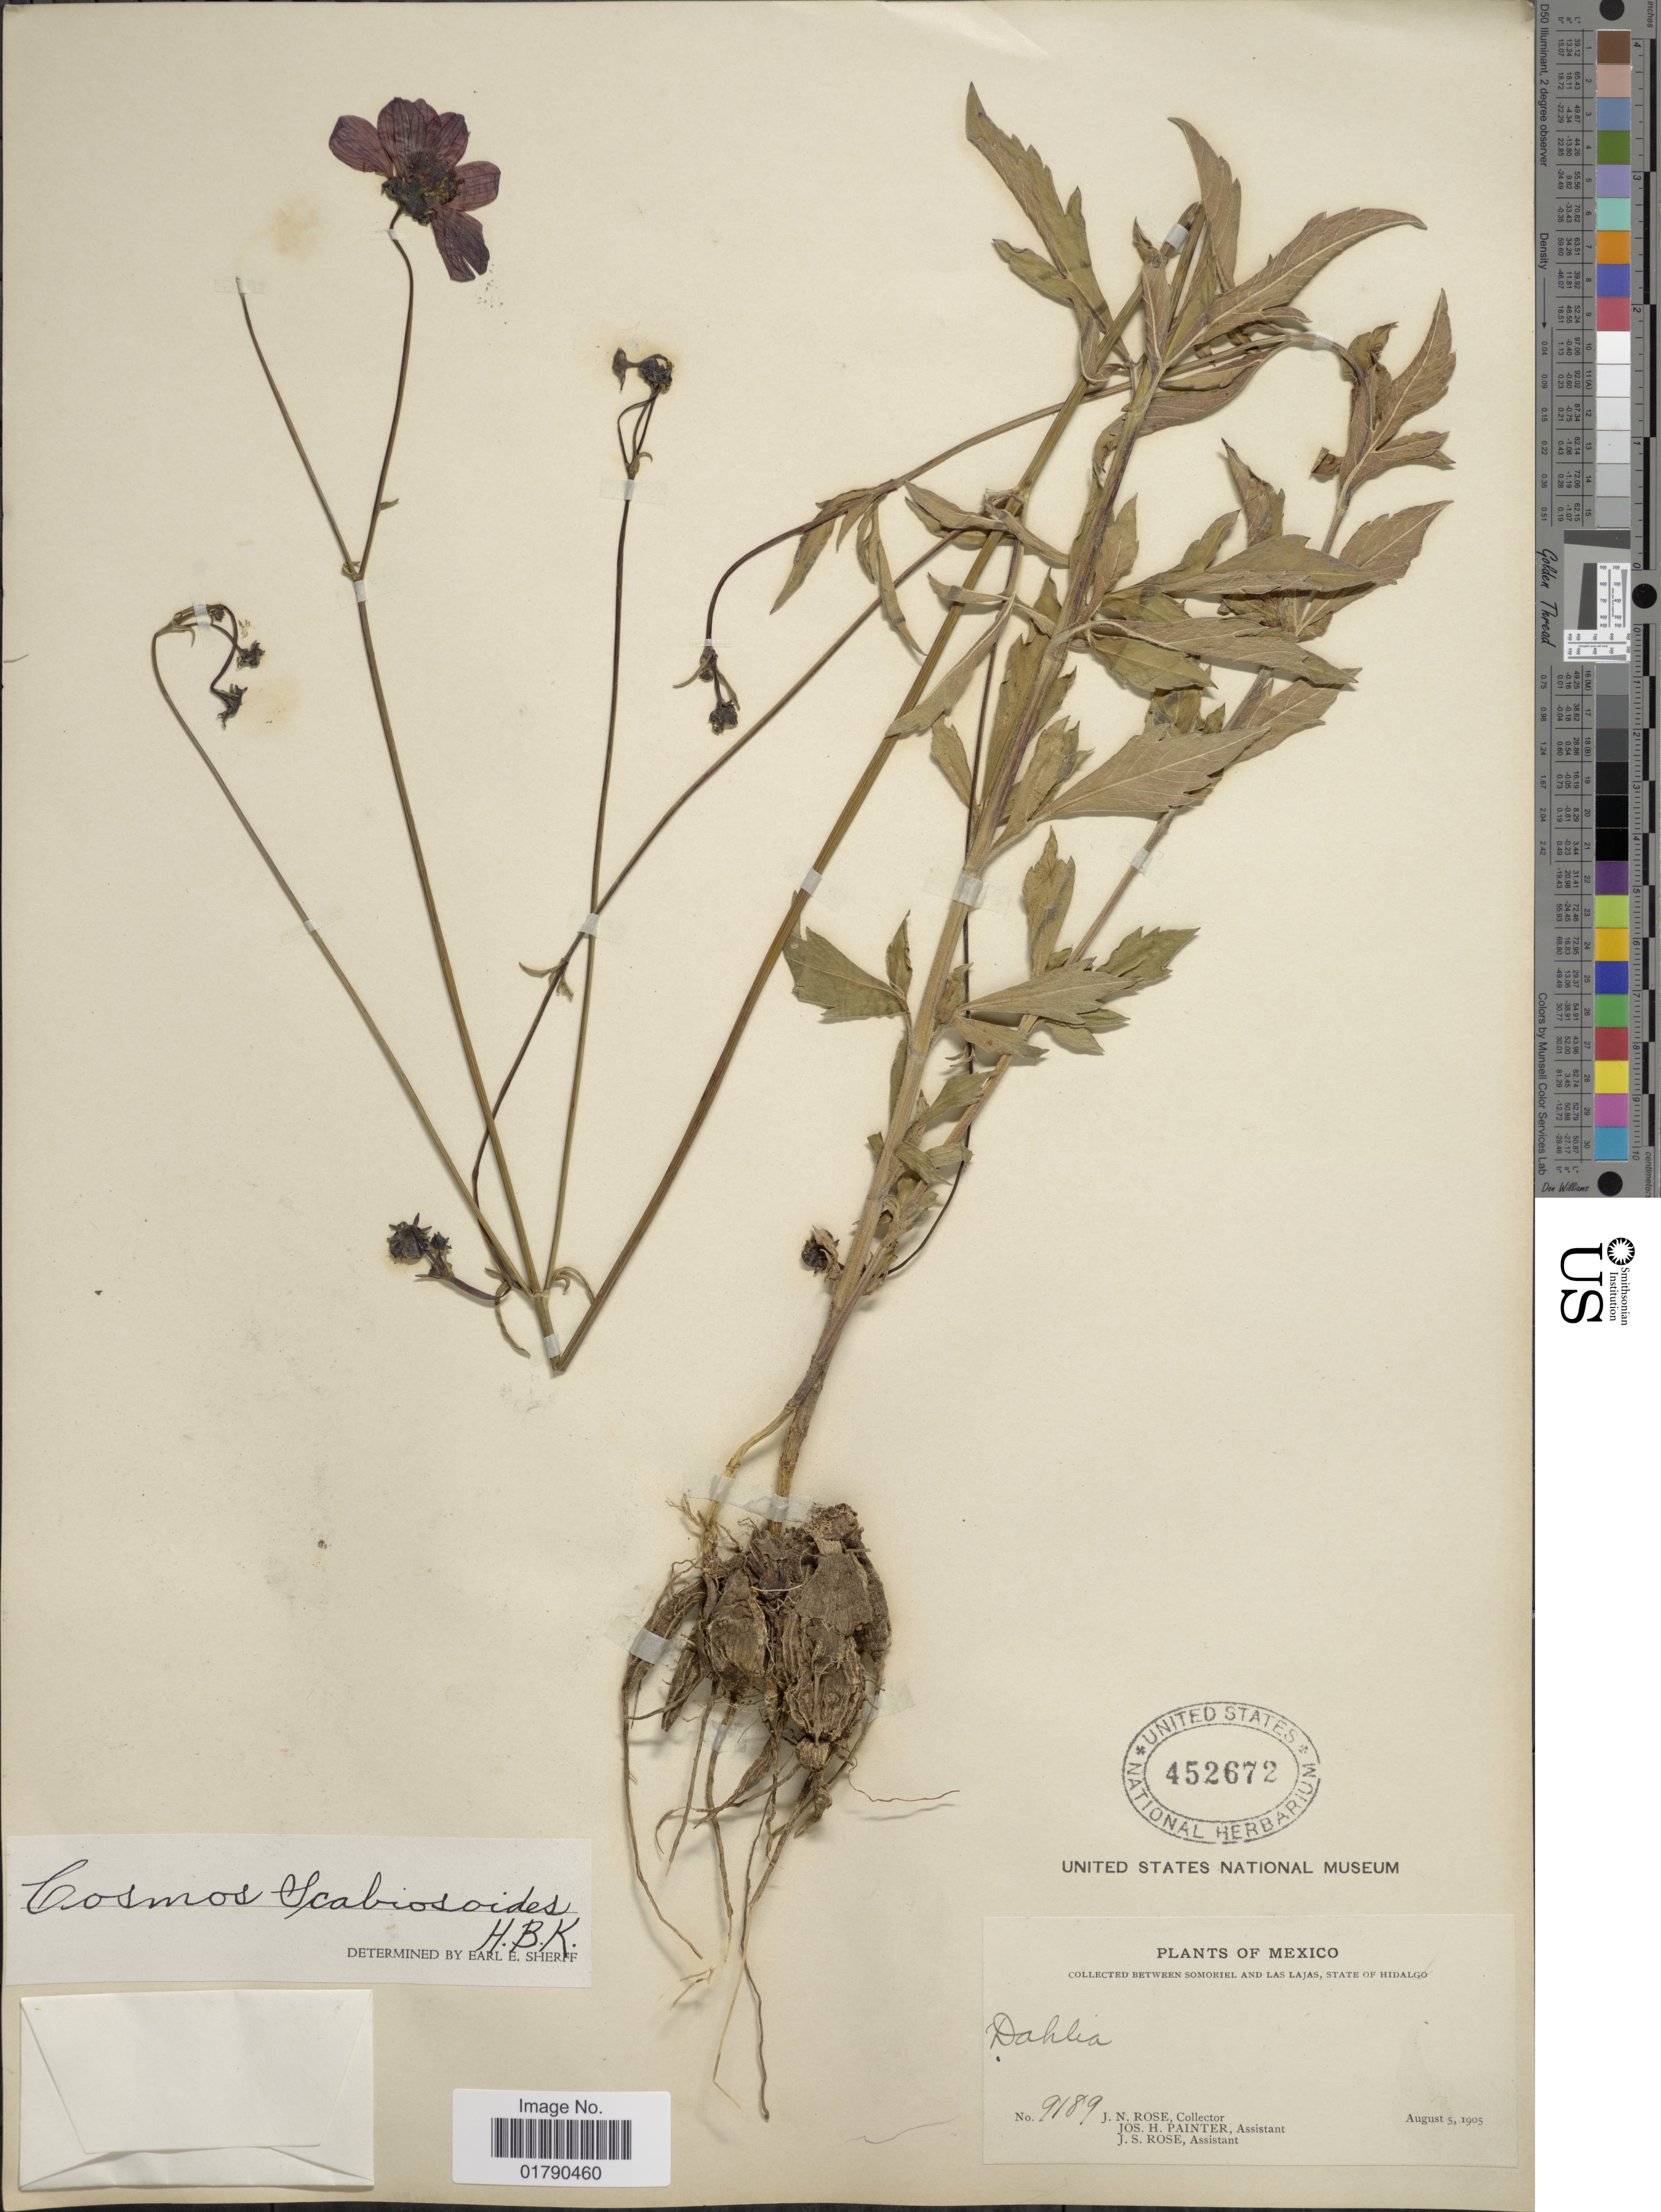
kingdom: Plantae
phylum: Tracheophyta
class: Magnoliopsida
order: Asterales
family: Asteraceae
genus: Cosmos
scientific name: Cosmos scabiosoides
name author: Kunth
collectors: J. N. Rose, J. H. Painter & J. S. Rose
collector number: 9189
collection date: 1905-08-05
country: Mexico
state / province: Hidalgo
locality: Between Somoriel and Las Lajas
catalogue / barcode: US 452672